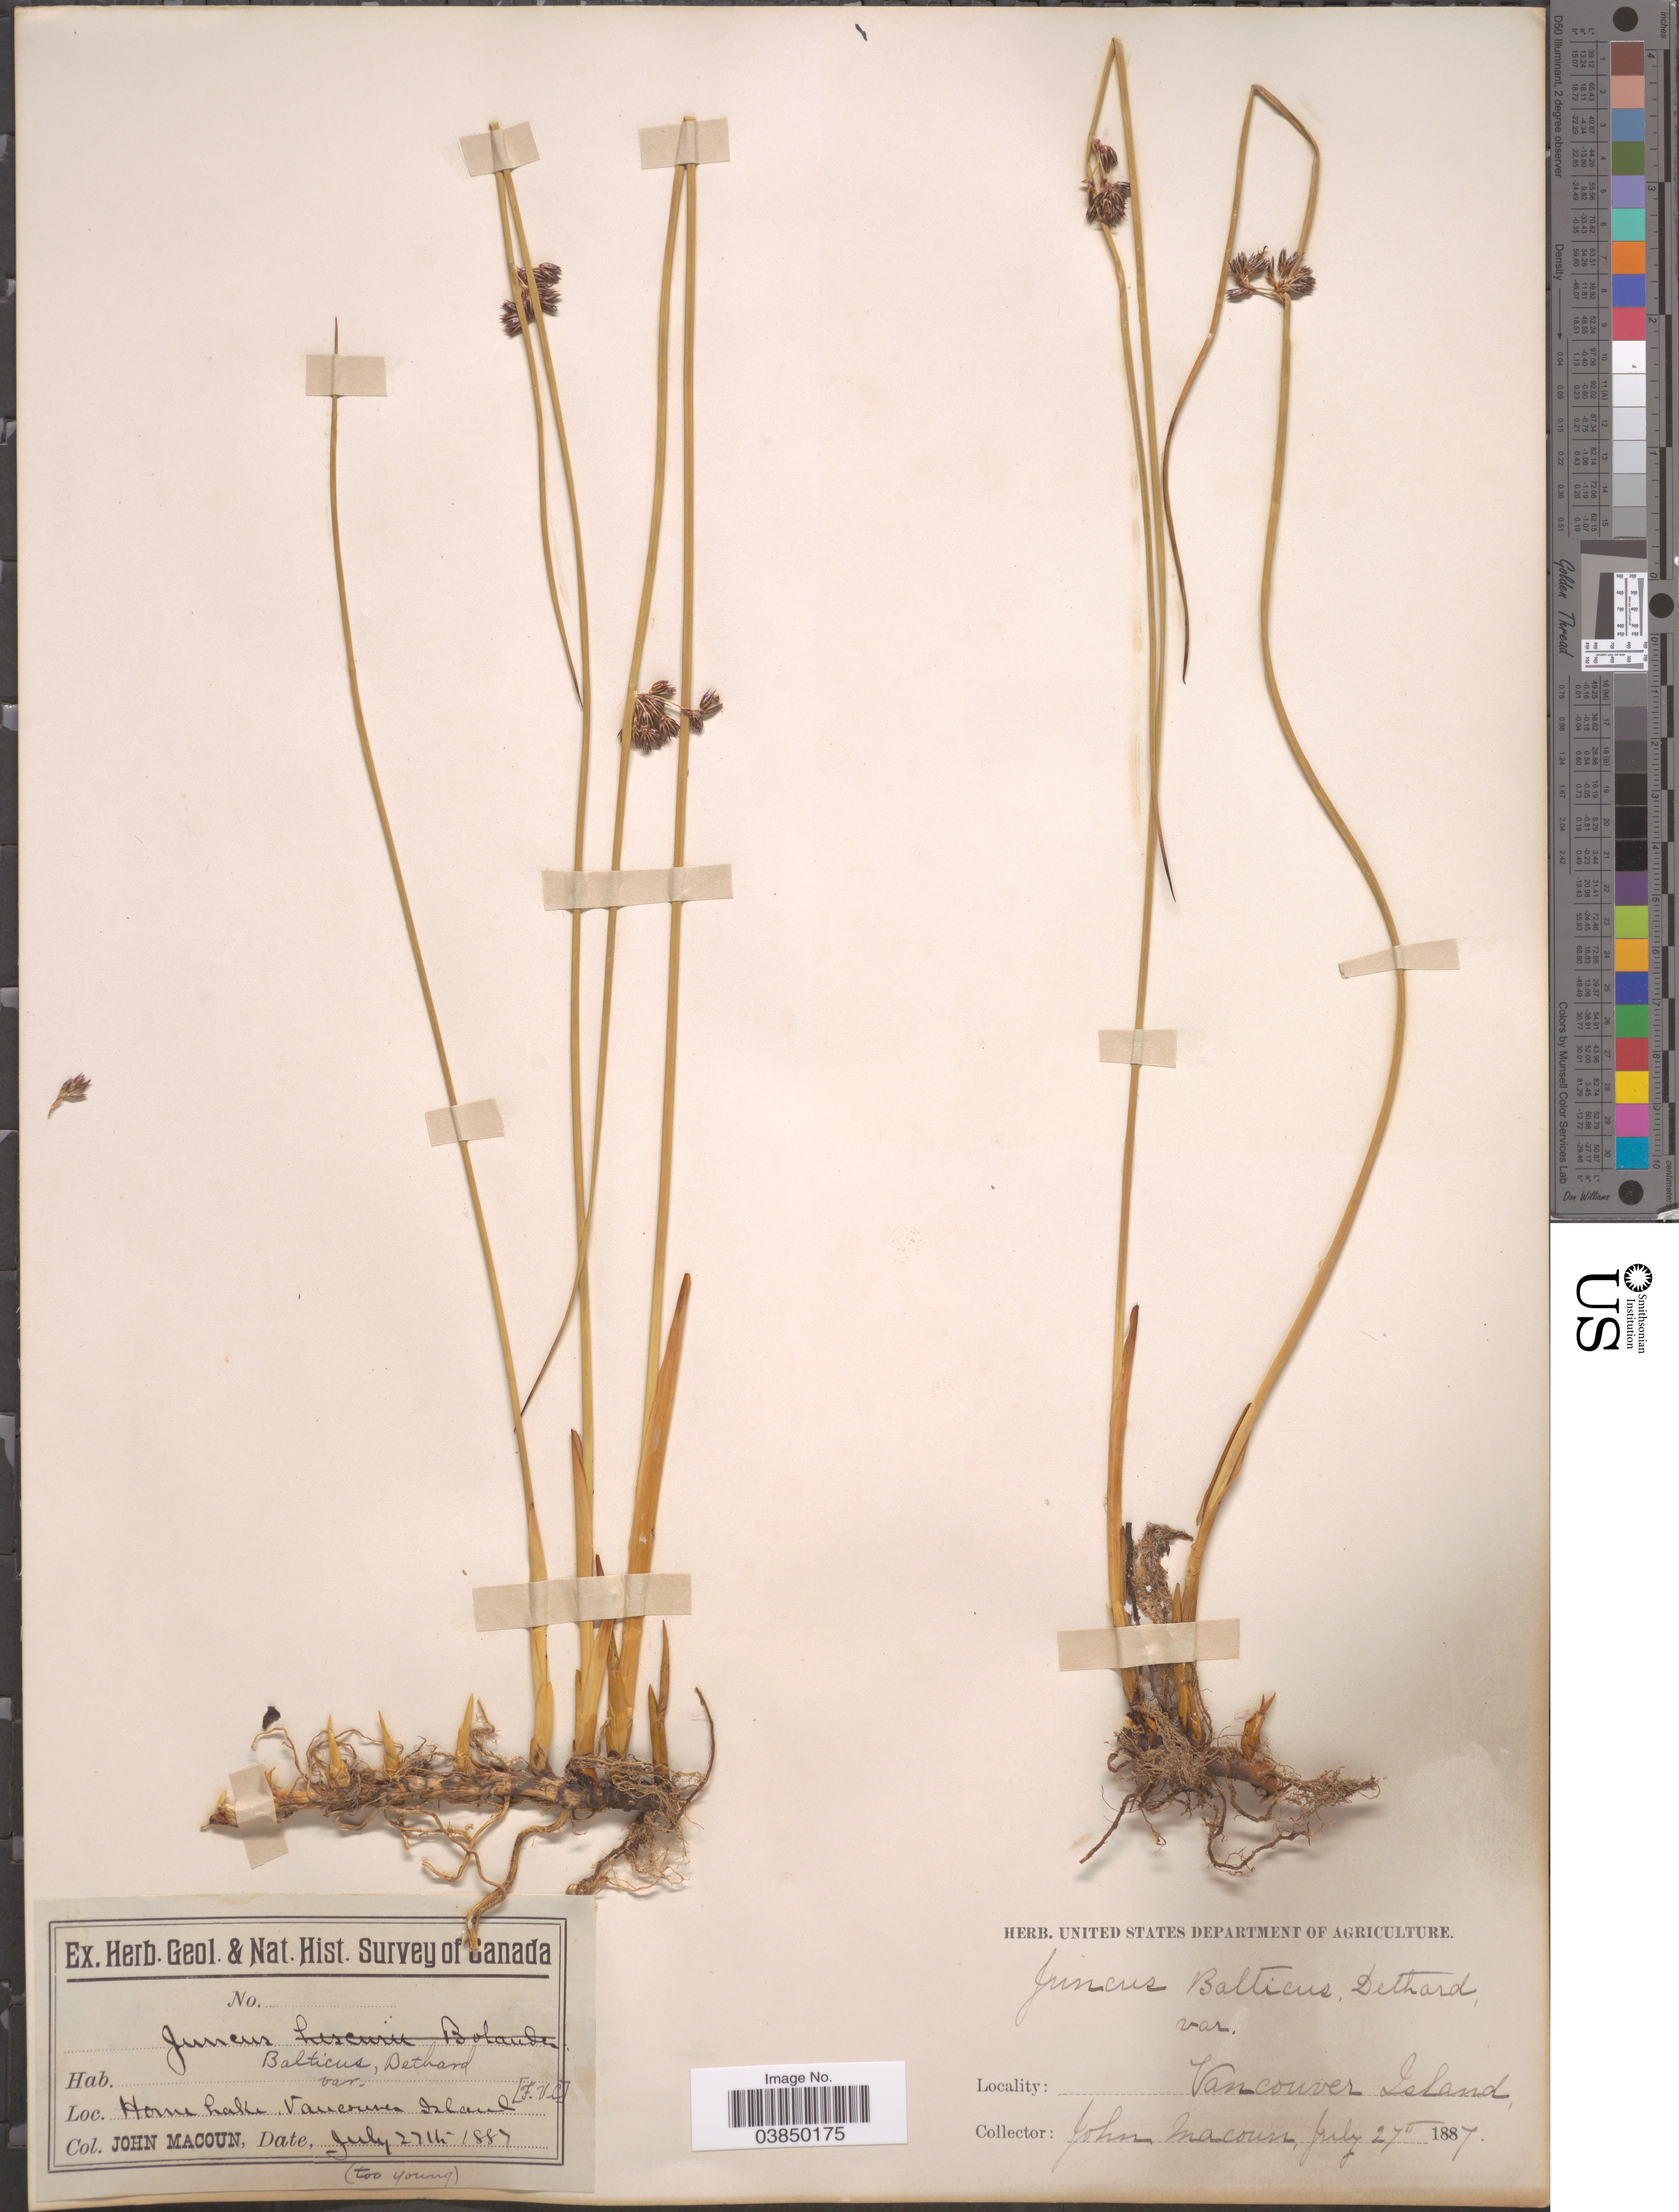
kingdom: Plantae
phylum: Tracheophyta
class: Liliopsida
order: Poales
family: Juncaceae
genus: Juncus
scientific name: Juncus balticus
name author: Willd.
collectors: J. Macoun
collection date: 1887-07-27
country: Canada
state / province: British Columbia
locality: Home Lake, Vancouver Island.